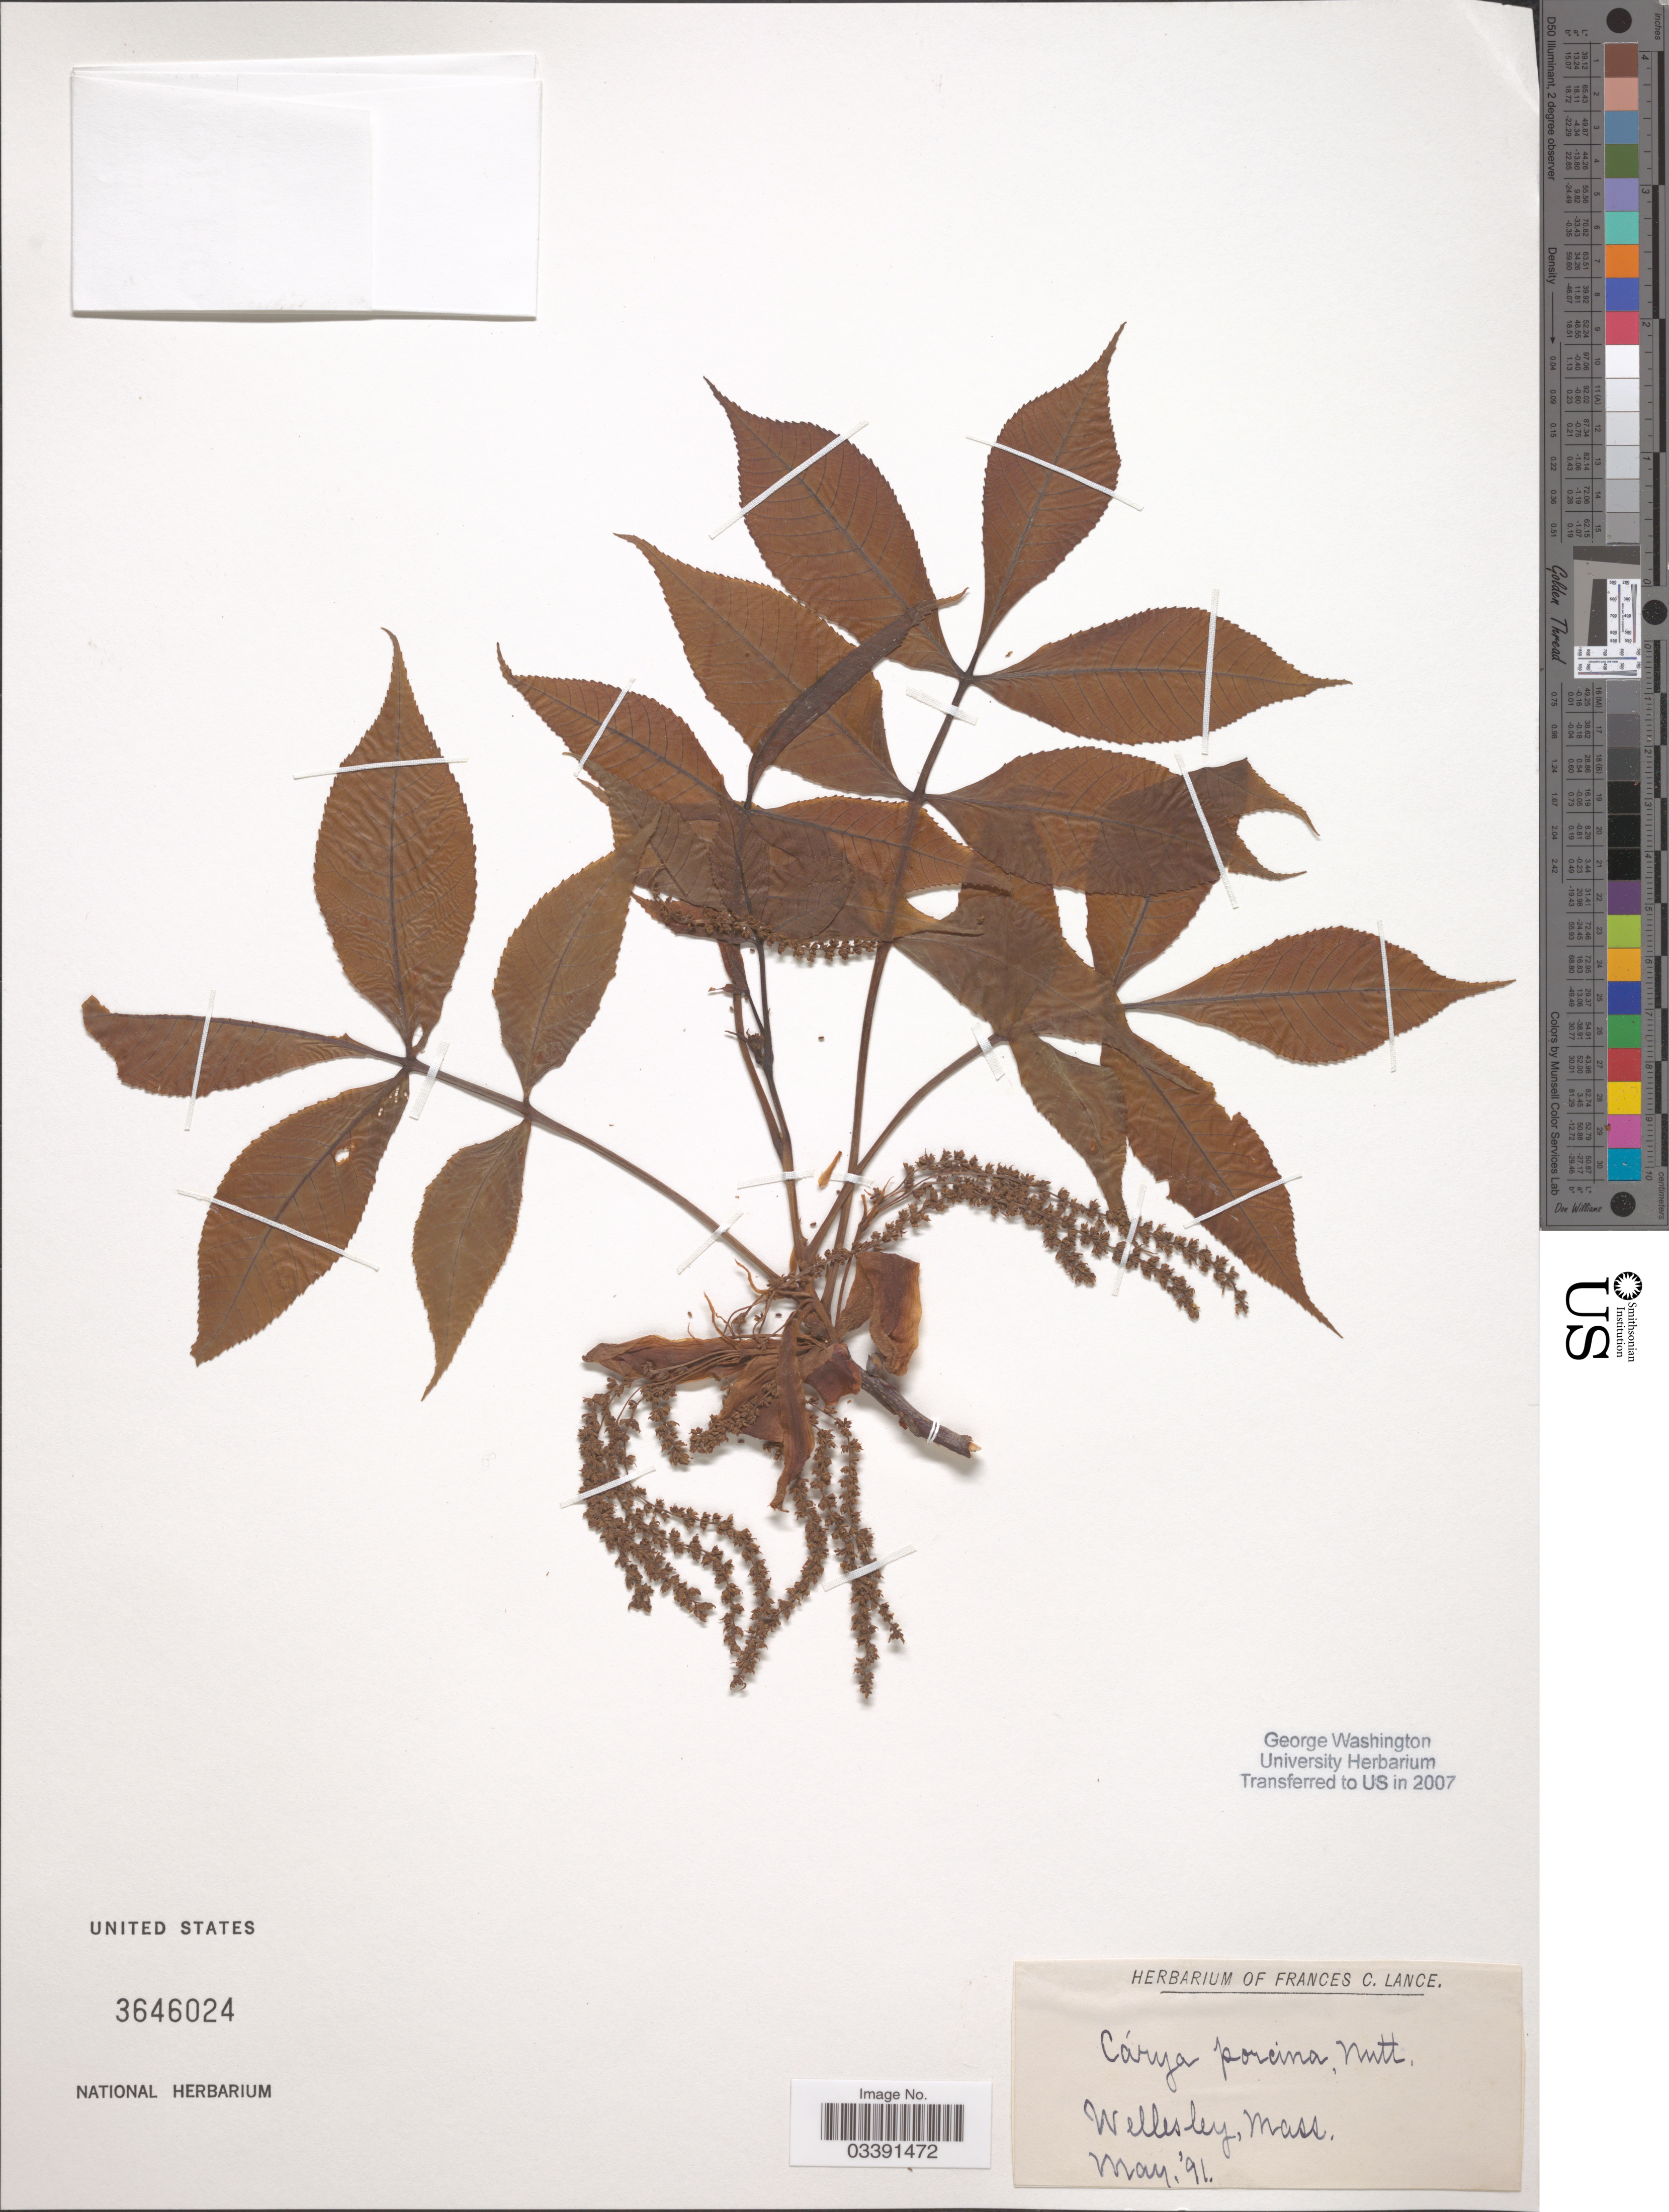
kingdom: Plantae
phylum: Tracheophyta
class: Magnoliopsida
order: Fagales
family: Juglandaceae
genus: Carya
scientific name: Carya glabra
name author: (Mill.) Sweet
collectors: ex herb. Frances C. Lance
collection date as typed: Transcribed d/m/y: /5/91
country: United States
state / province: Massachusetts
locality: Wellesley.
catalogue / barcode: US 3646024